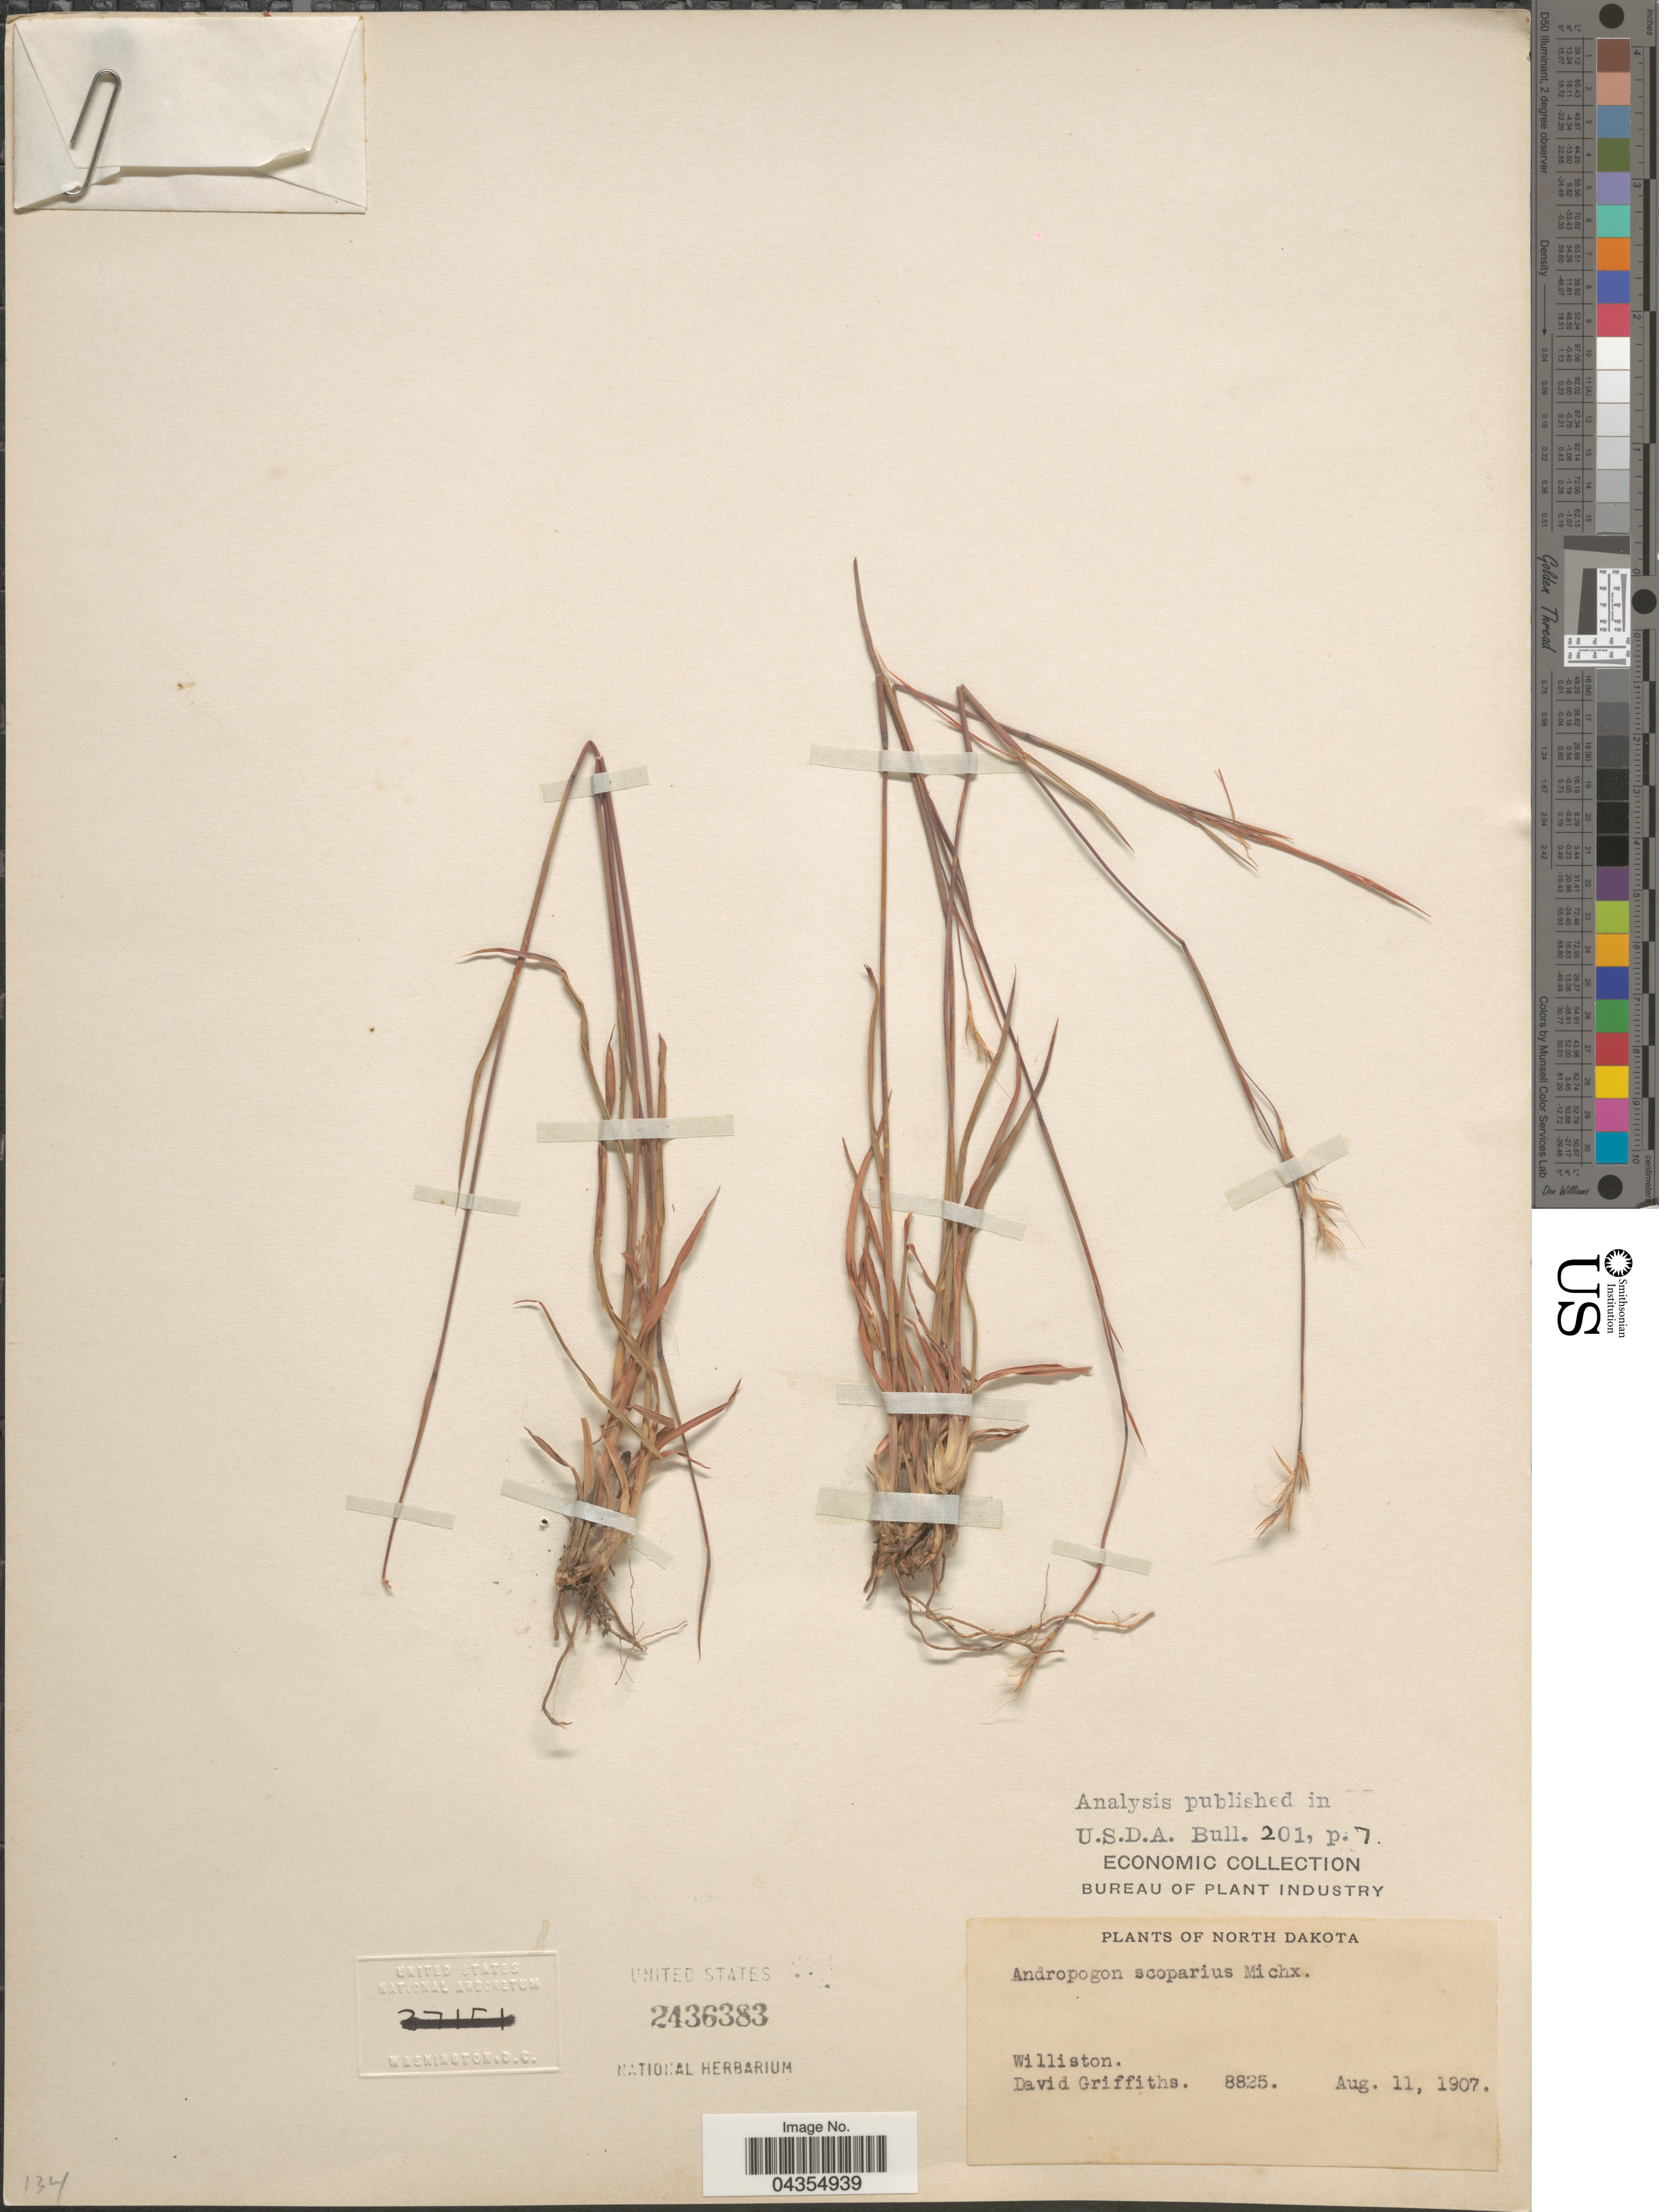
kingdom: Plantae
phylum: Tracheophyta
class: Liliopsida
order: Poales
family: Poaceae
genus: Schizachyrium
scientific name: Schizachyrium sanguineum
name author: (Retz.) Alston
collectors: D. Griffiths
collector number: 8825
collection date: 1907-08-11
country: United States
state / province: North Dakota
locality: Williston.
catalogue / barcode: US 2436383